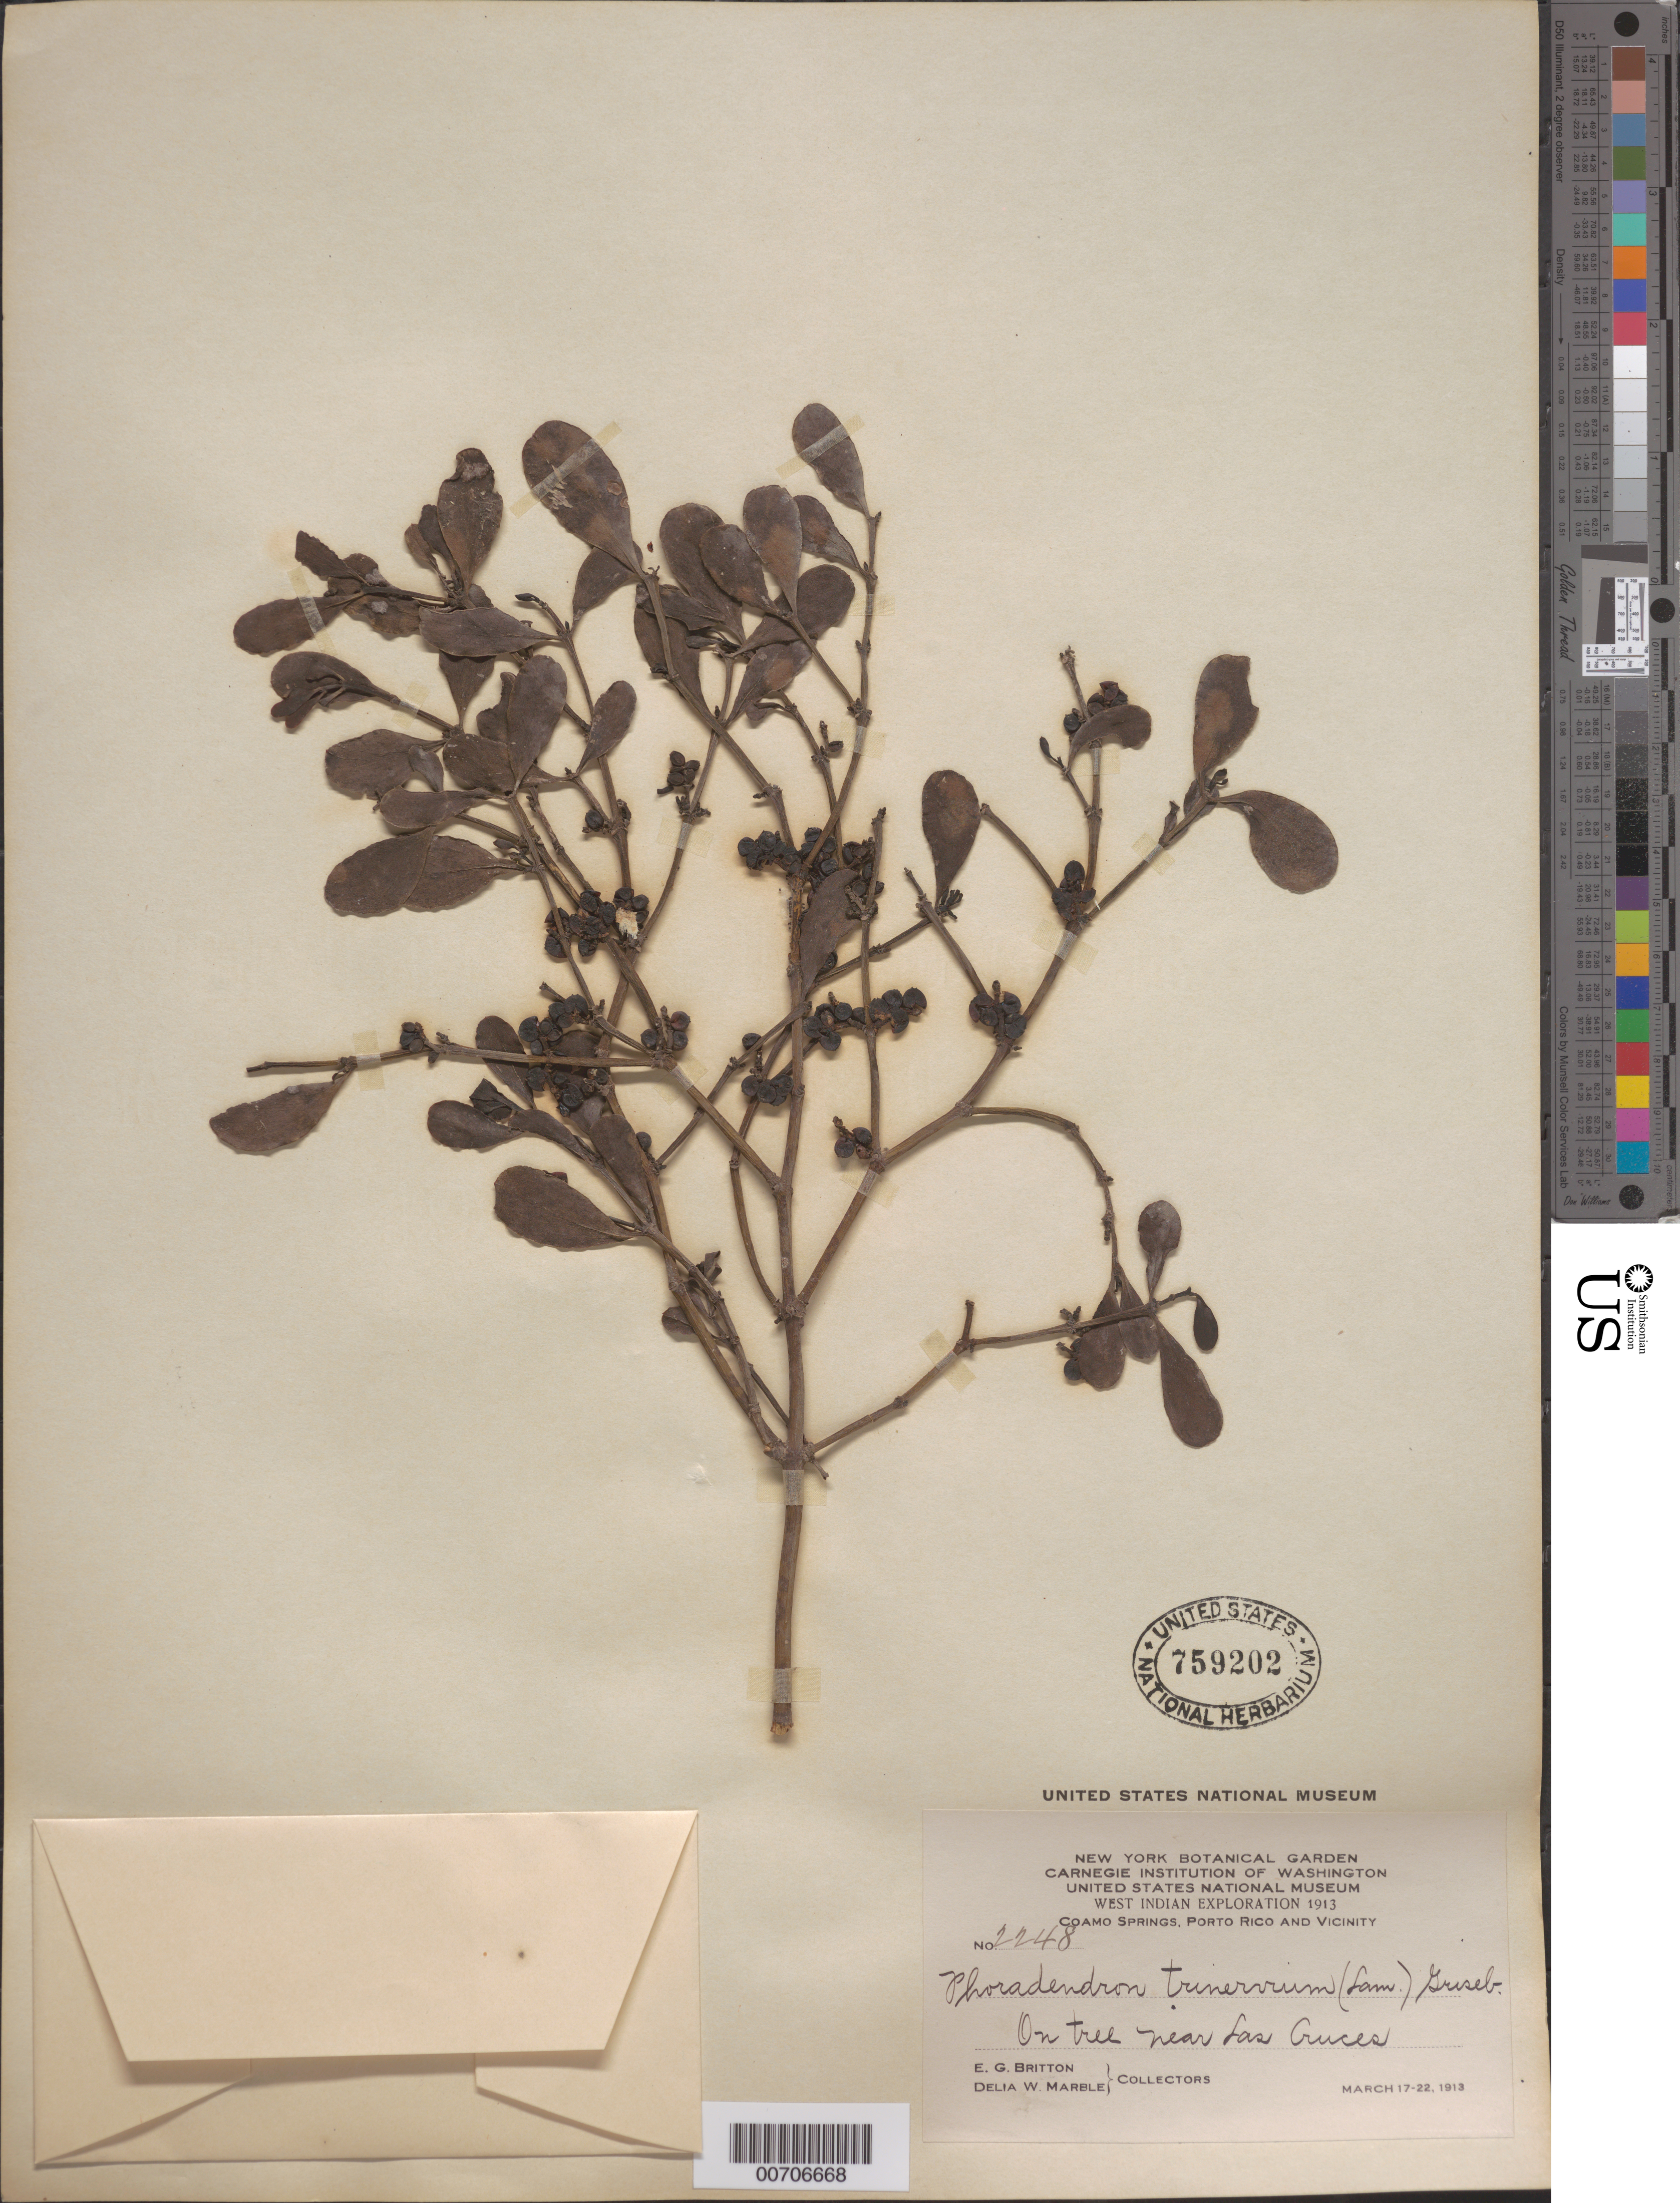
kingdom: Plantae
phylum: Tracheophyta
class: Magnoliopsida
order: Santalales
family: Viscaceae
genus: Phoradendron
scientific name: Phoradendron trinervium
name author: (Lam.) Griseb.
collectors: E. G. Britton & D. W. Marble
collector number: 2248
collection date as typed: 17 Mar 1913 to 22 Mar 1913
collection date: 1913-03-17/1913-03-22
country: Puerto Rico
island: Greater Antilles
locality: Coamo Springs, vic of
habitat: On tree near Las Cruces.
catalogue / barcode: US 759202